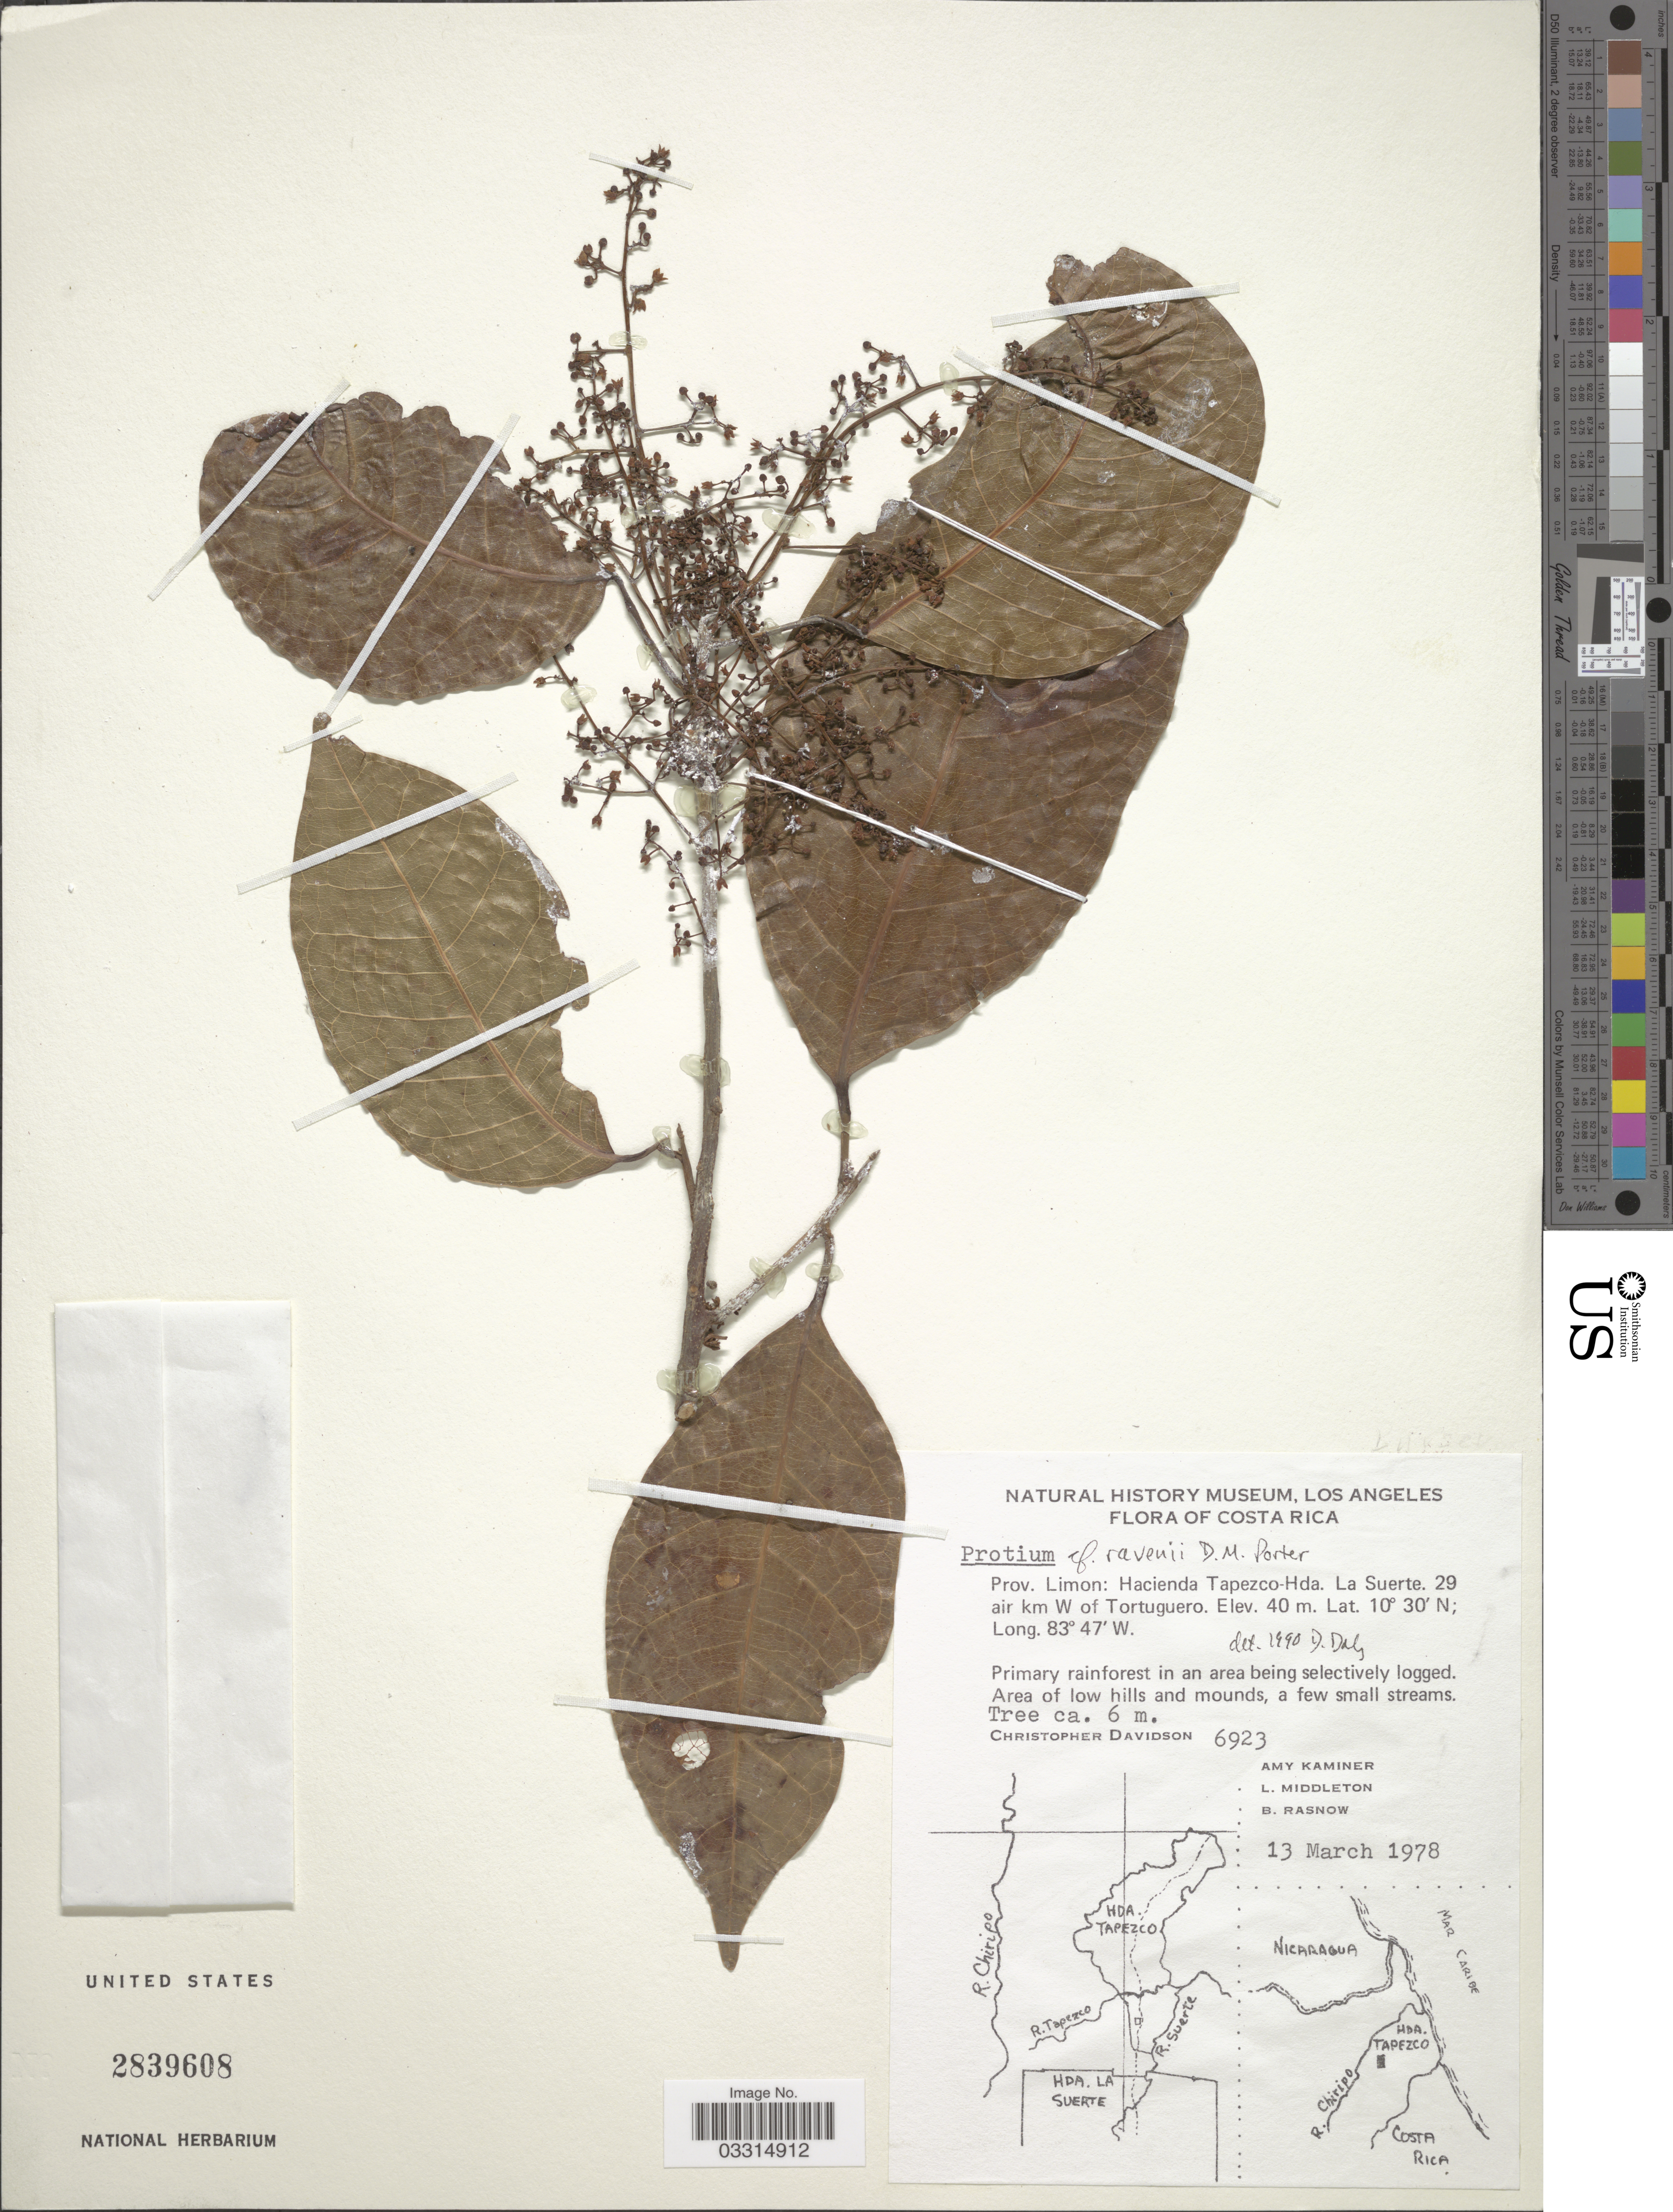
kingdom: Plantae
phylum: Tracheophyta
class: Magnoliopsida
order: Sapindales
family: Burseraceae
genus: Protium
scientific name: Protium ravenii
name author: D.M. Porter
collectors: C. Davidson, A. Kaminer, L. Middleton & B. Rasnow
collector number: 6923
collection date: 1978-03-13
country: Costa Rica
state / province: Limón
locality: Hacienda Tapezco-Hda. La Suerte. 29 air km W of Tortuguero.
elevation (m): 40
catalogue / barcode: US 2839608